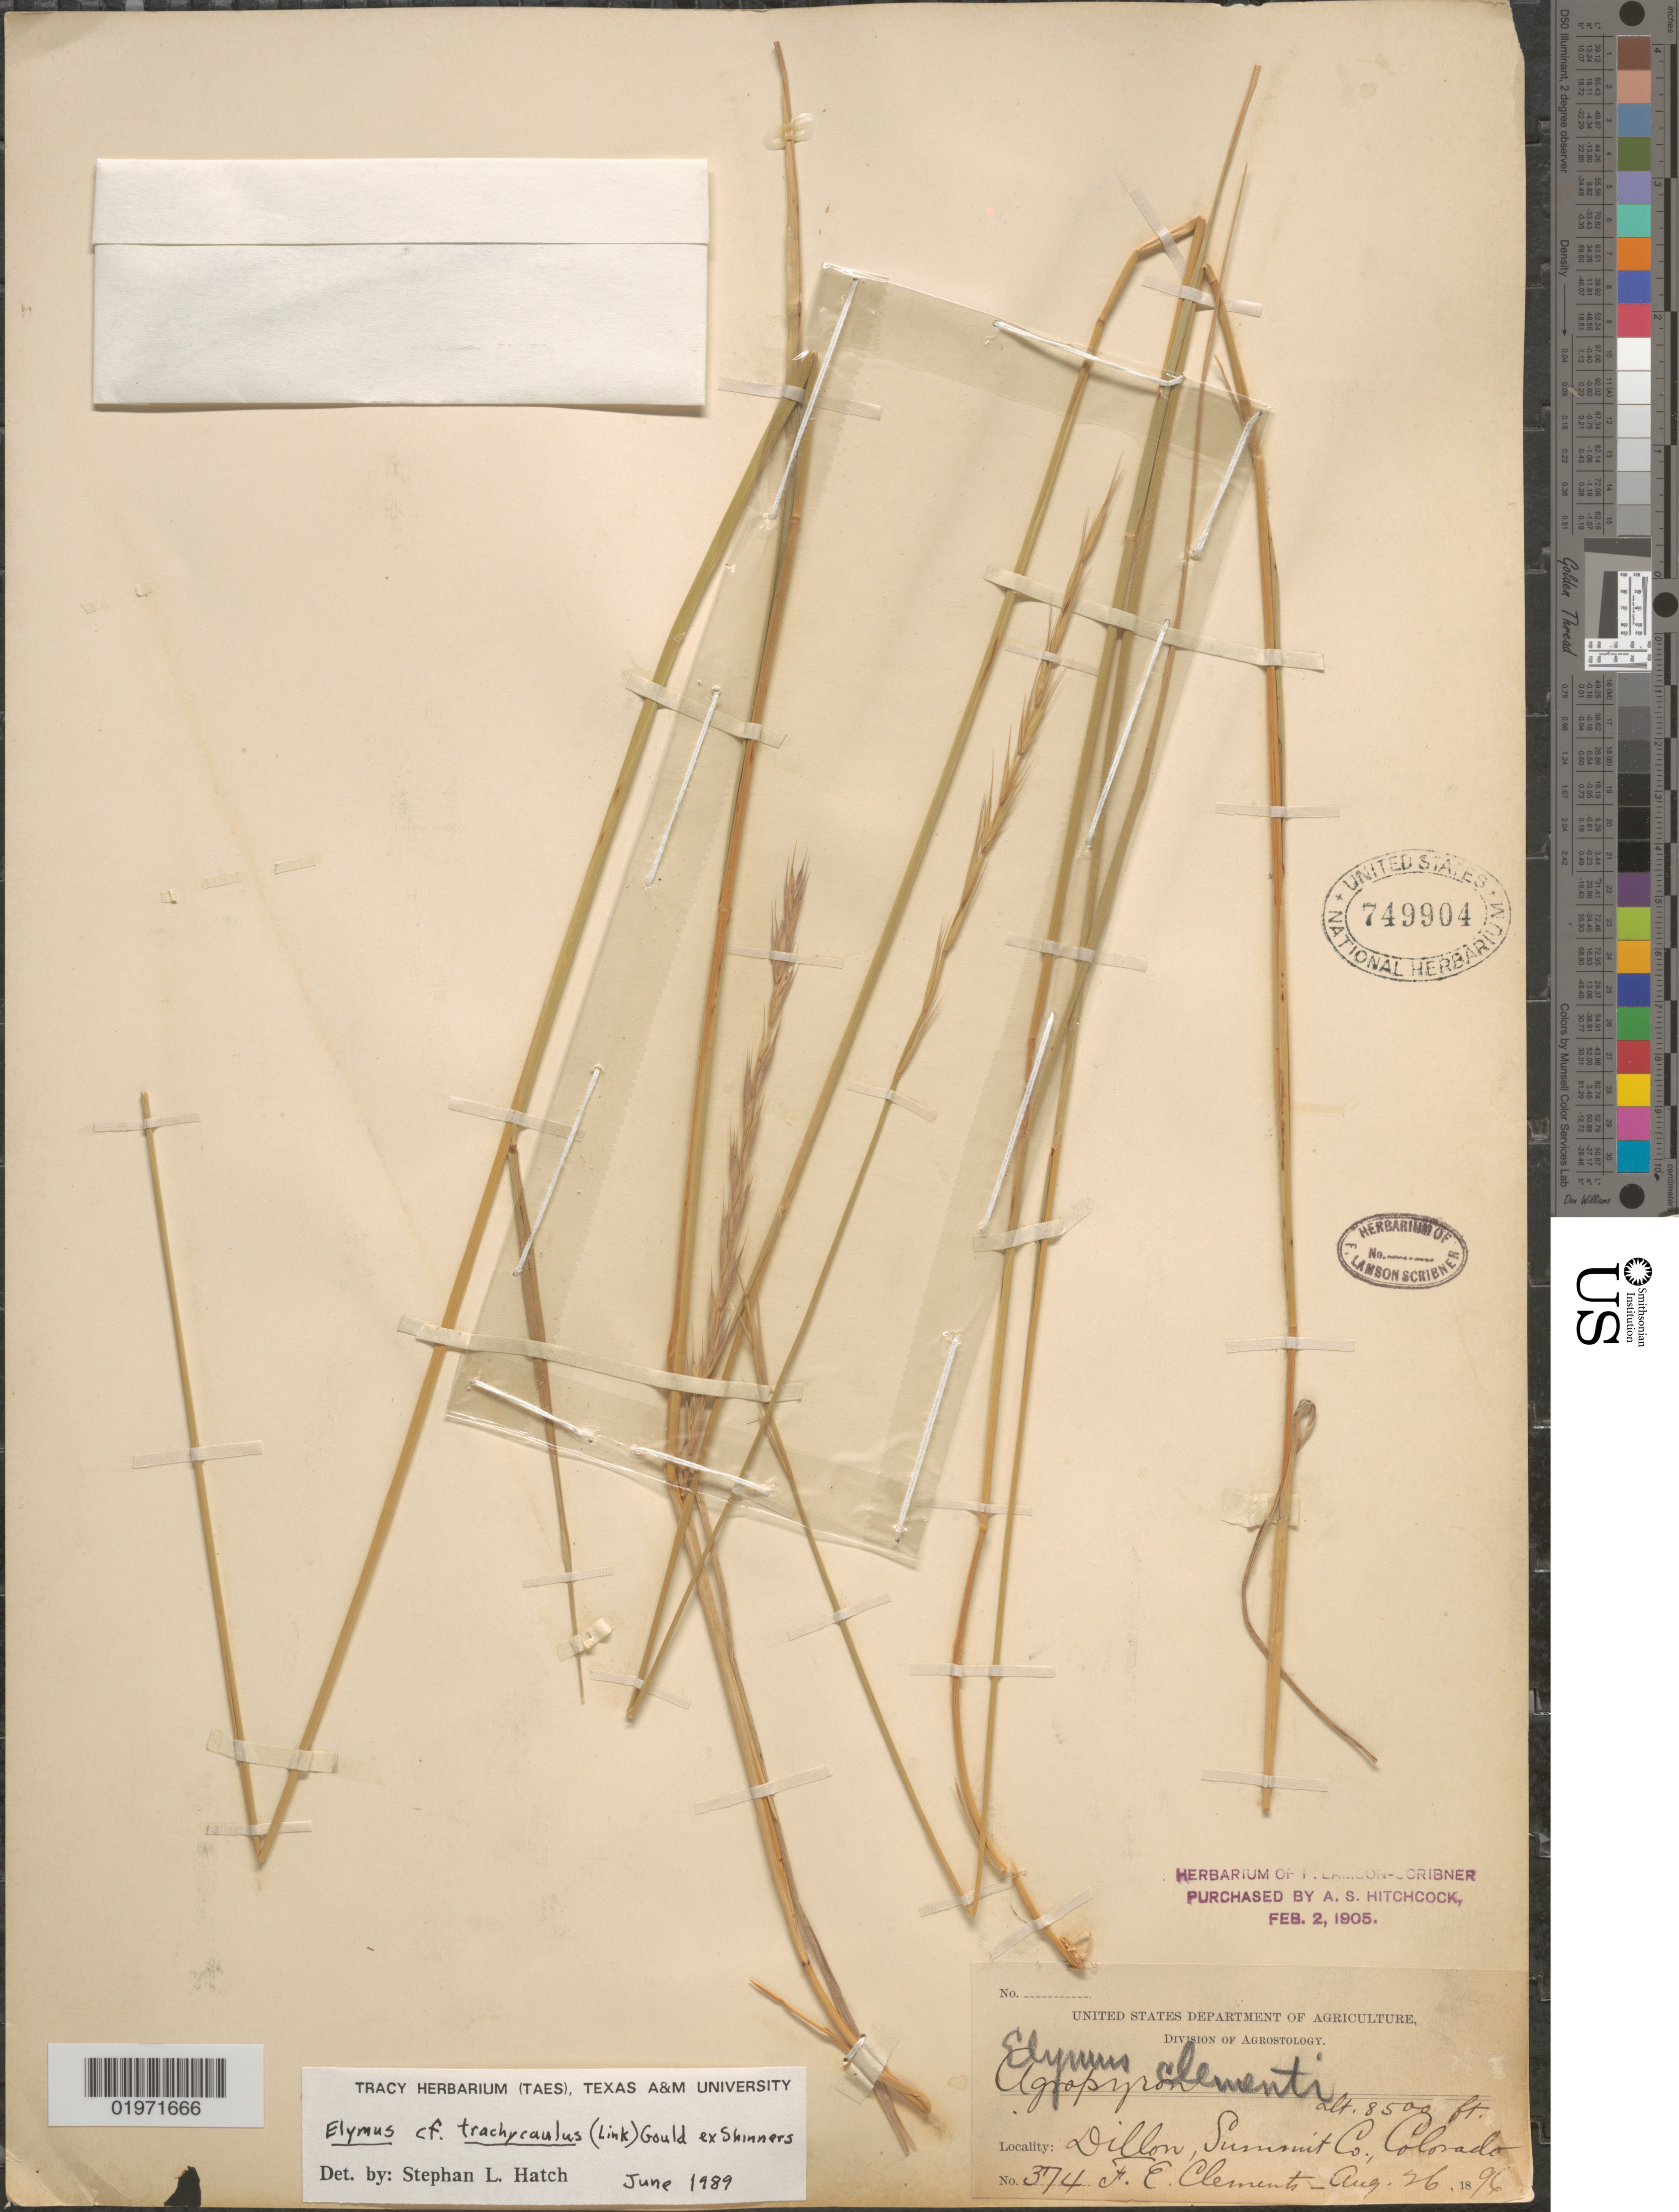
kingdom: Plantae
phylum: Tracheophyta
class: Liliopsida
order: Poales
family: Poaceae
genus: Elymus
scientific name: Elymus trachycaulus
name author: (Link) Gould ex Shinners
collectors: F. E. Clements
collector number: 374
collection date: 1896-08-26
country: United States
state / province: Colorado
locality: Dillon, Summit Co.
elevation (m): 2591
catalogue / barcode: US 749904